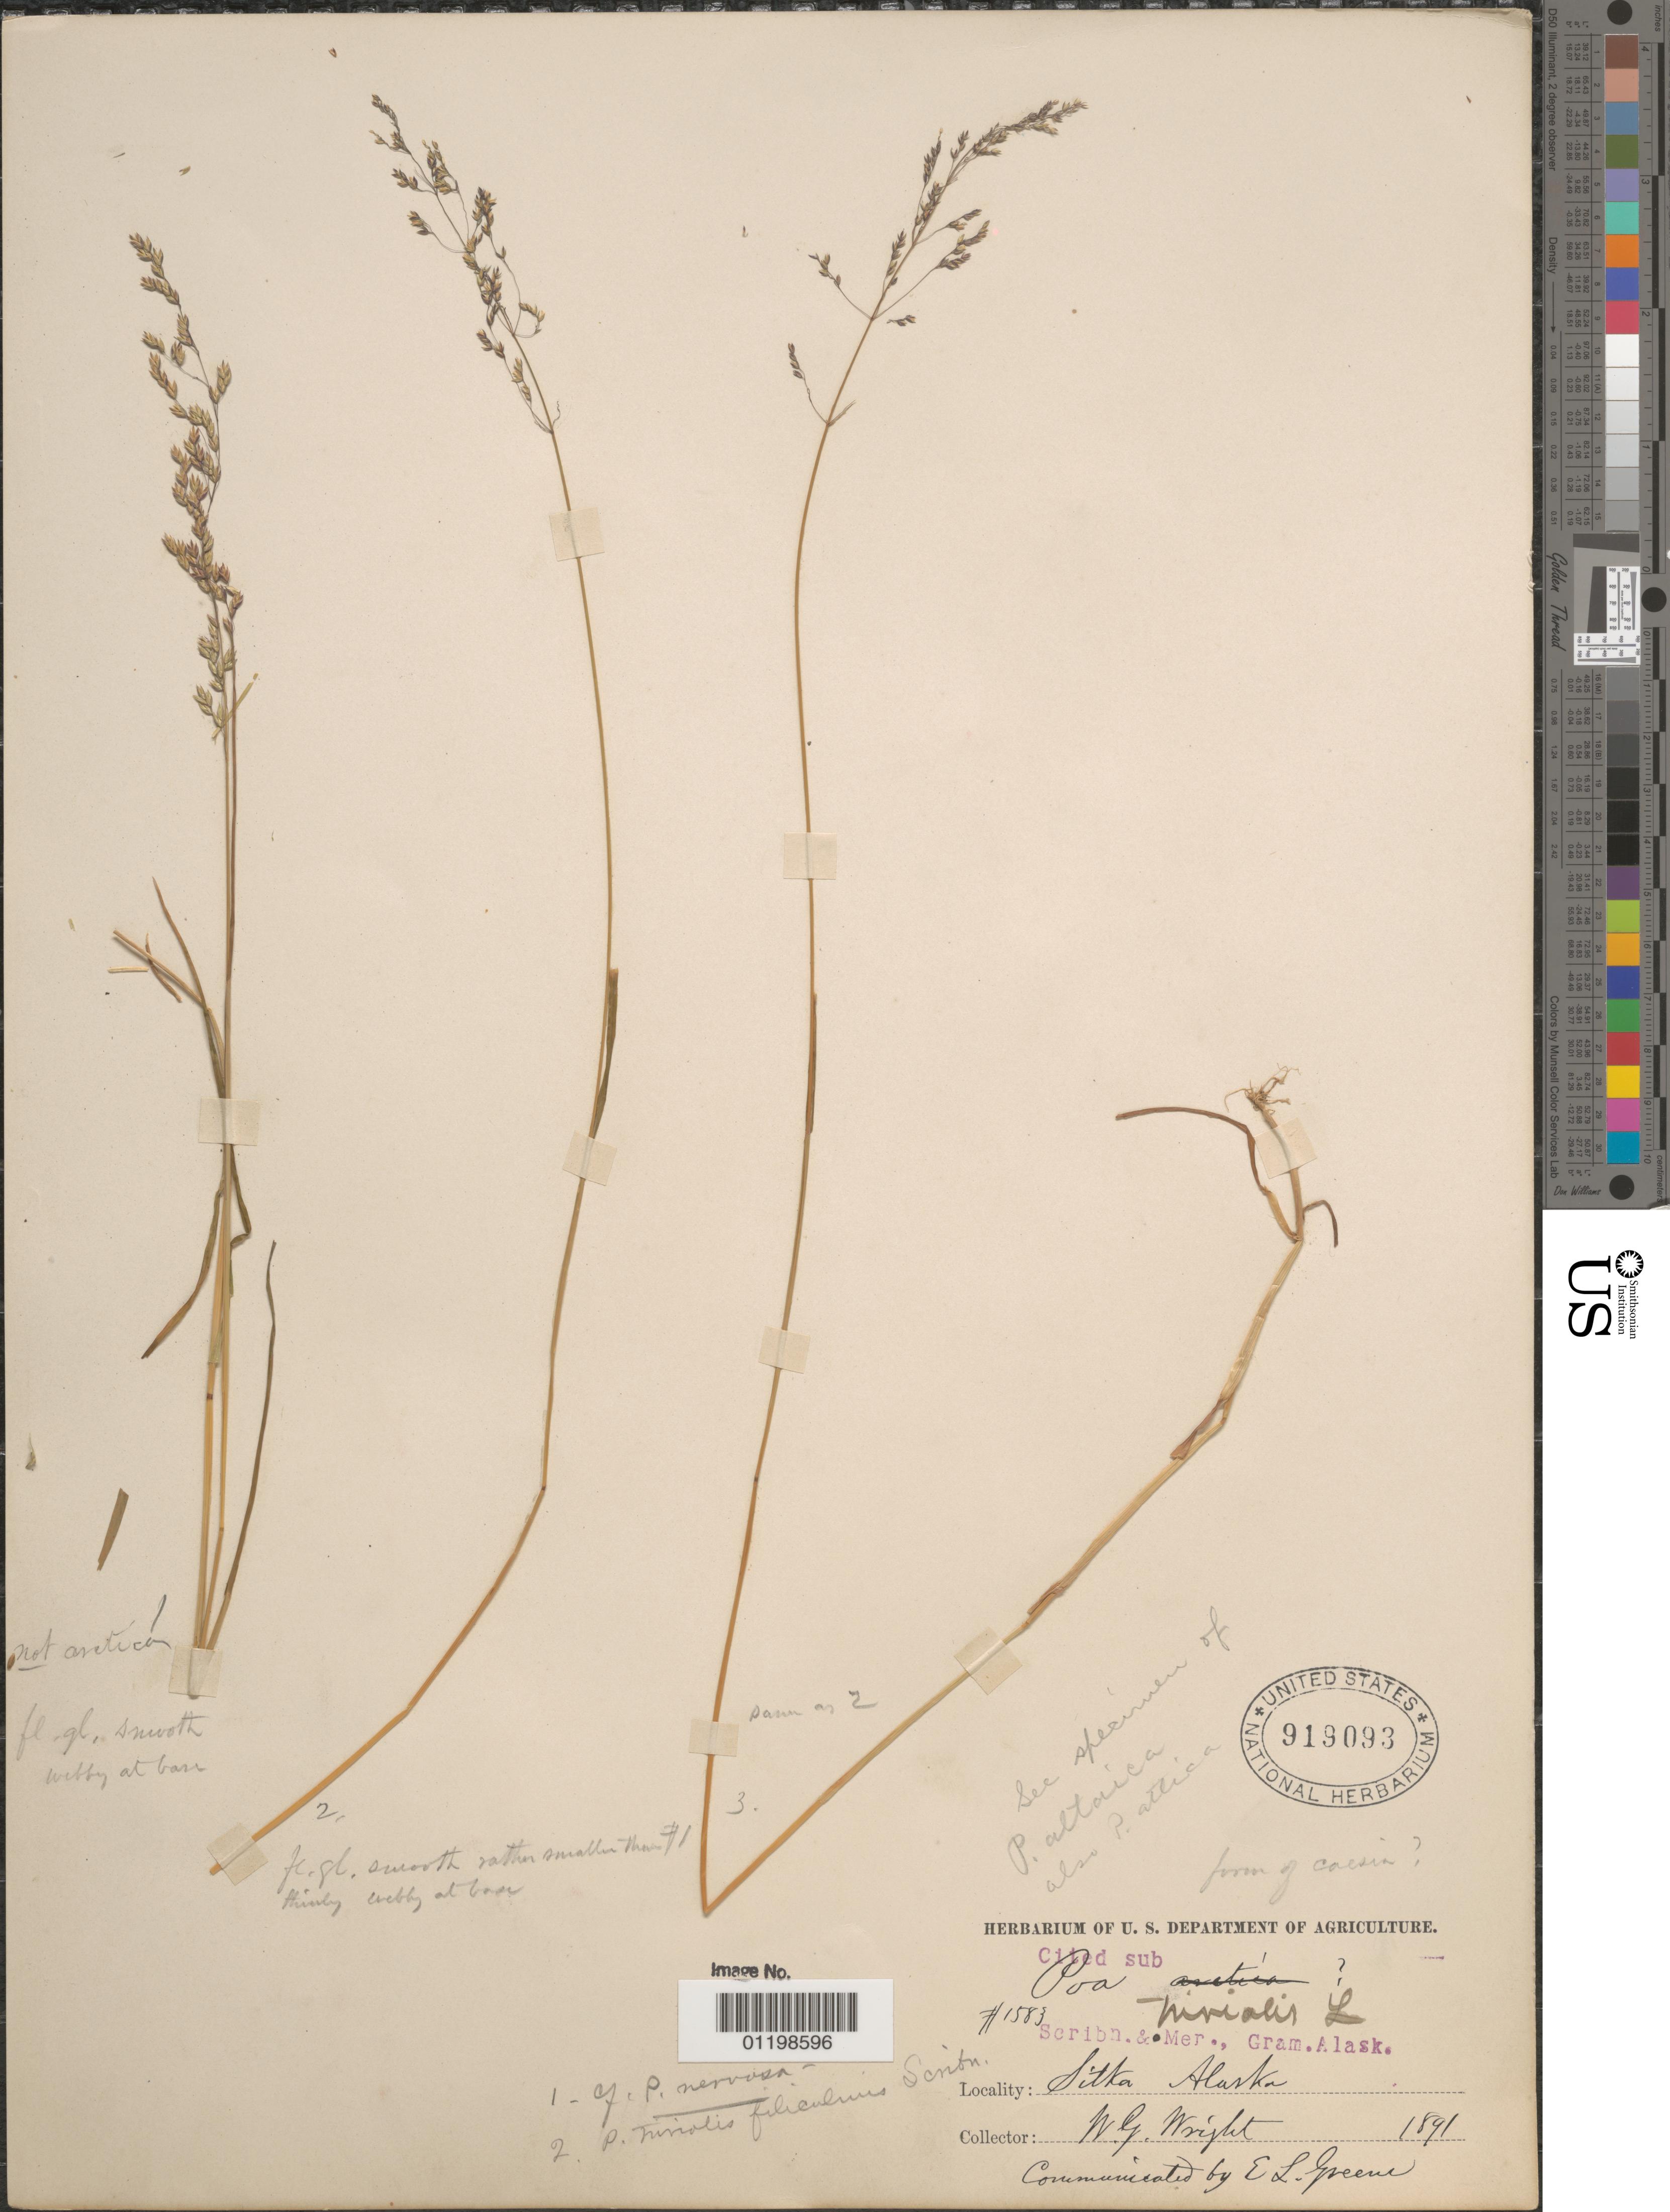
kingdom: Plantae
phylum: Tracheophyta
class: Liliopsida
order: Poales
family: Poaceae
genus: Poa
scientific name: Poa nivalis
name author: Schur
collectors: W. G. Wright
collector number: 1583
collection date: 1891-07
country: United States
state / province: Alaska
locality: Sitka.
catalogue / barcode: US 919093